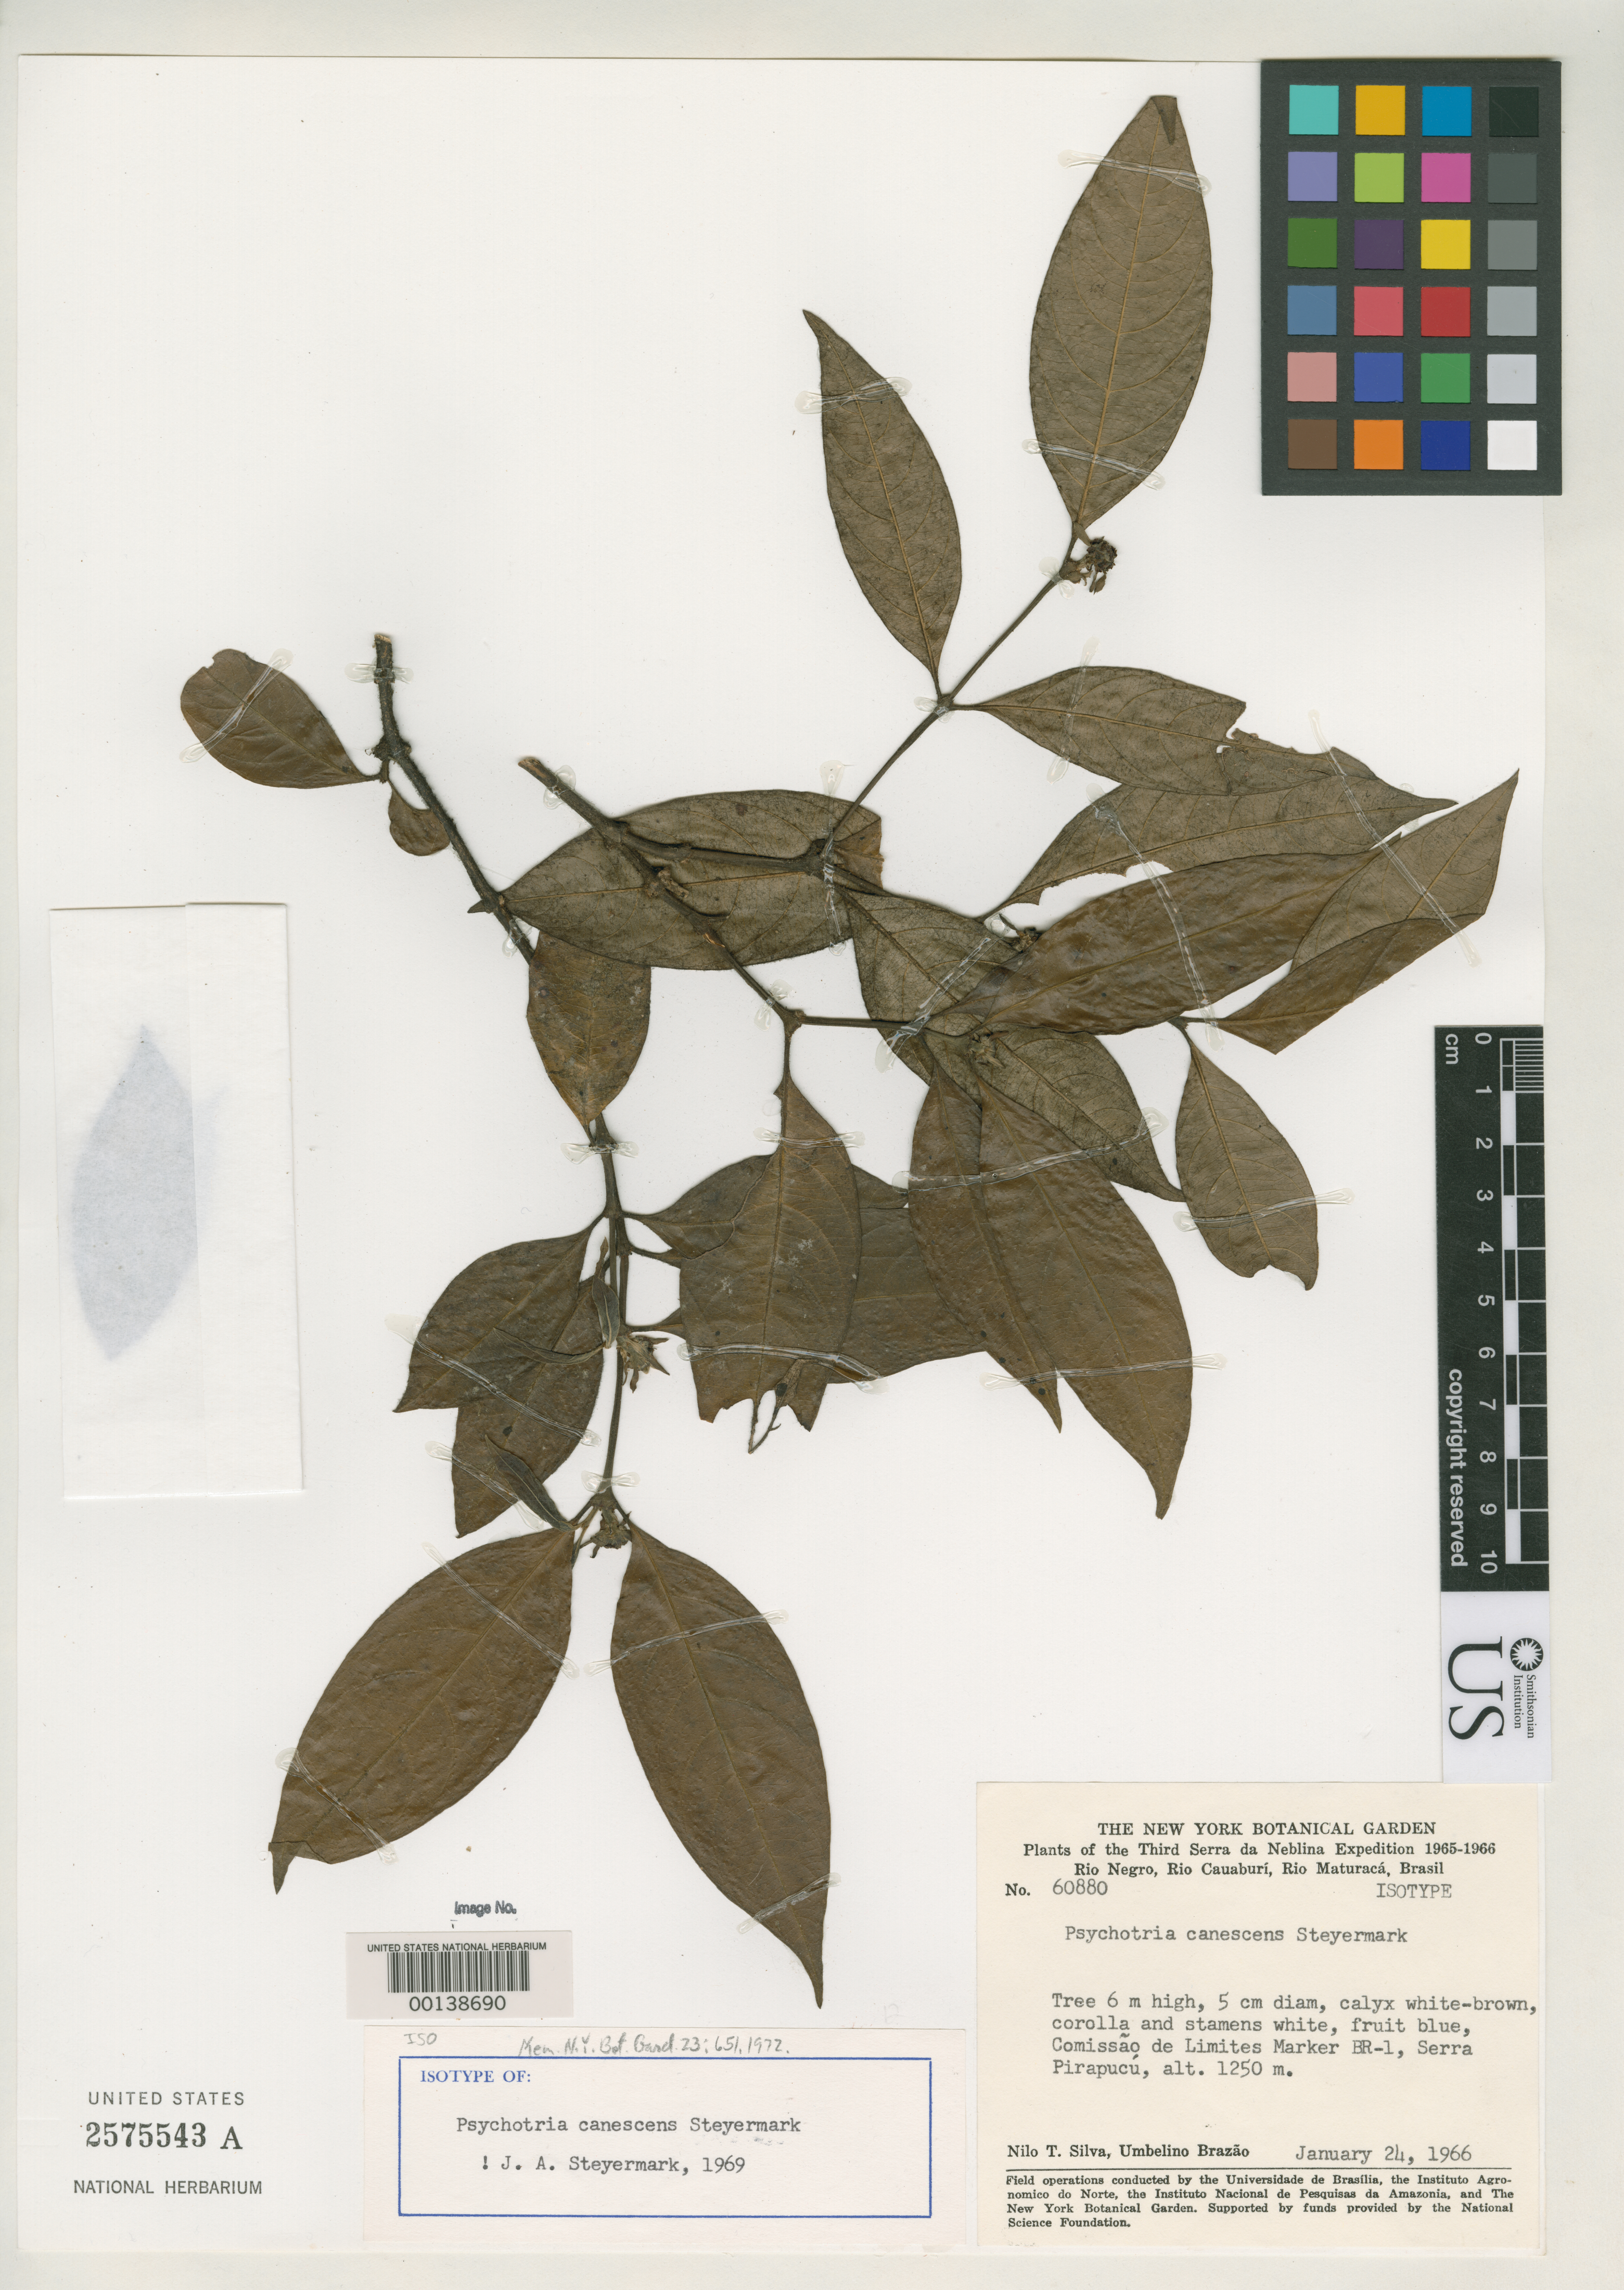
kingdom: Plantae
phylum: Tracheophyta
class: Magnoliopsida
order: Gentianales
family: Rubiaceae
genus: Psychotria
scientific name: Psychotria canescens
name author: Steyerm.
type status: Isotype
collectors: N. T. Silva & U. Brazão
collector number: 60880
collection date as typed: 24 Jan 1966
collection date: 1966-01-24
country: Brazil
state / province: Amazonas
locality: Serra Pirapucu in Serra da Neblina.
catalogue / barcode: US 2575543A